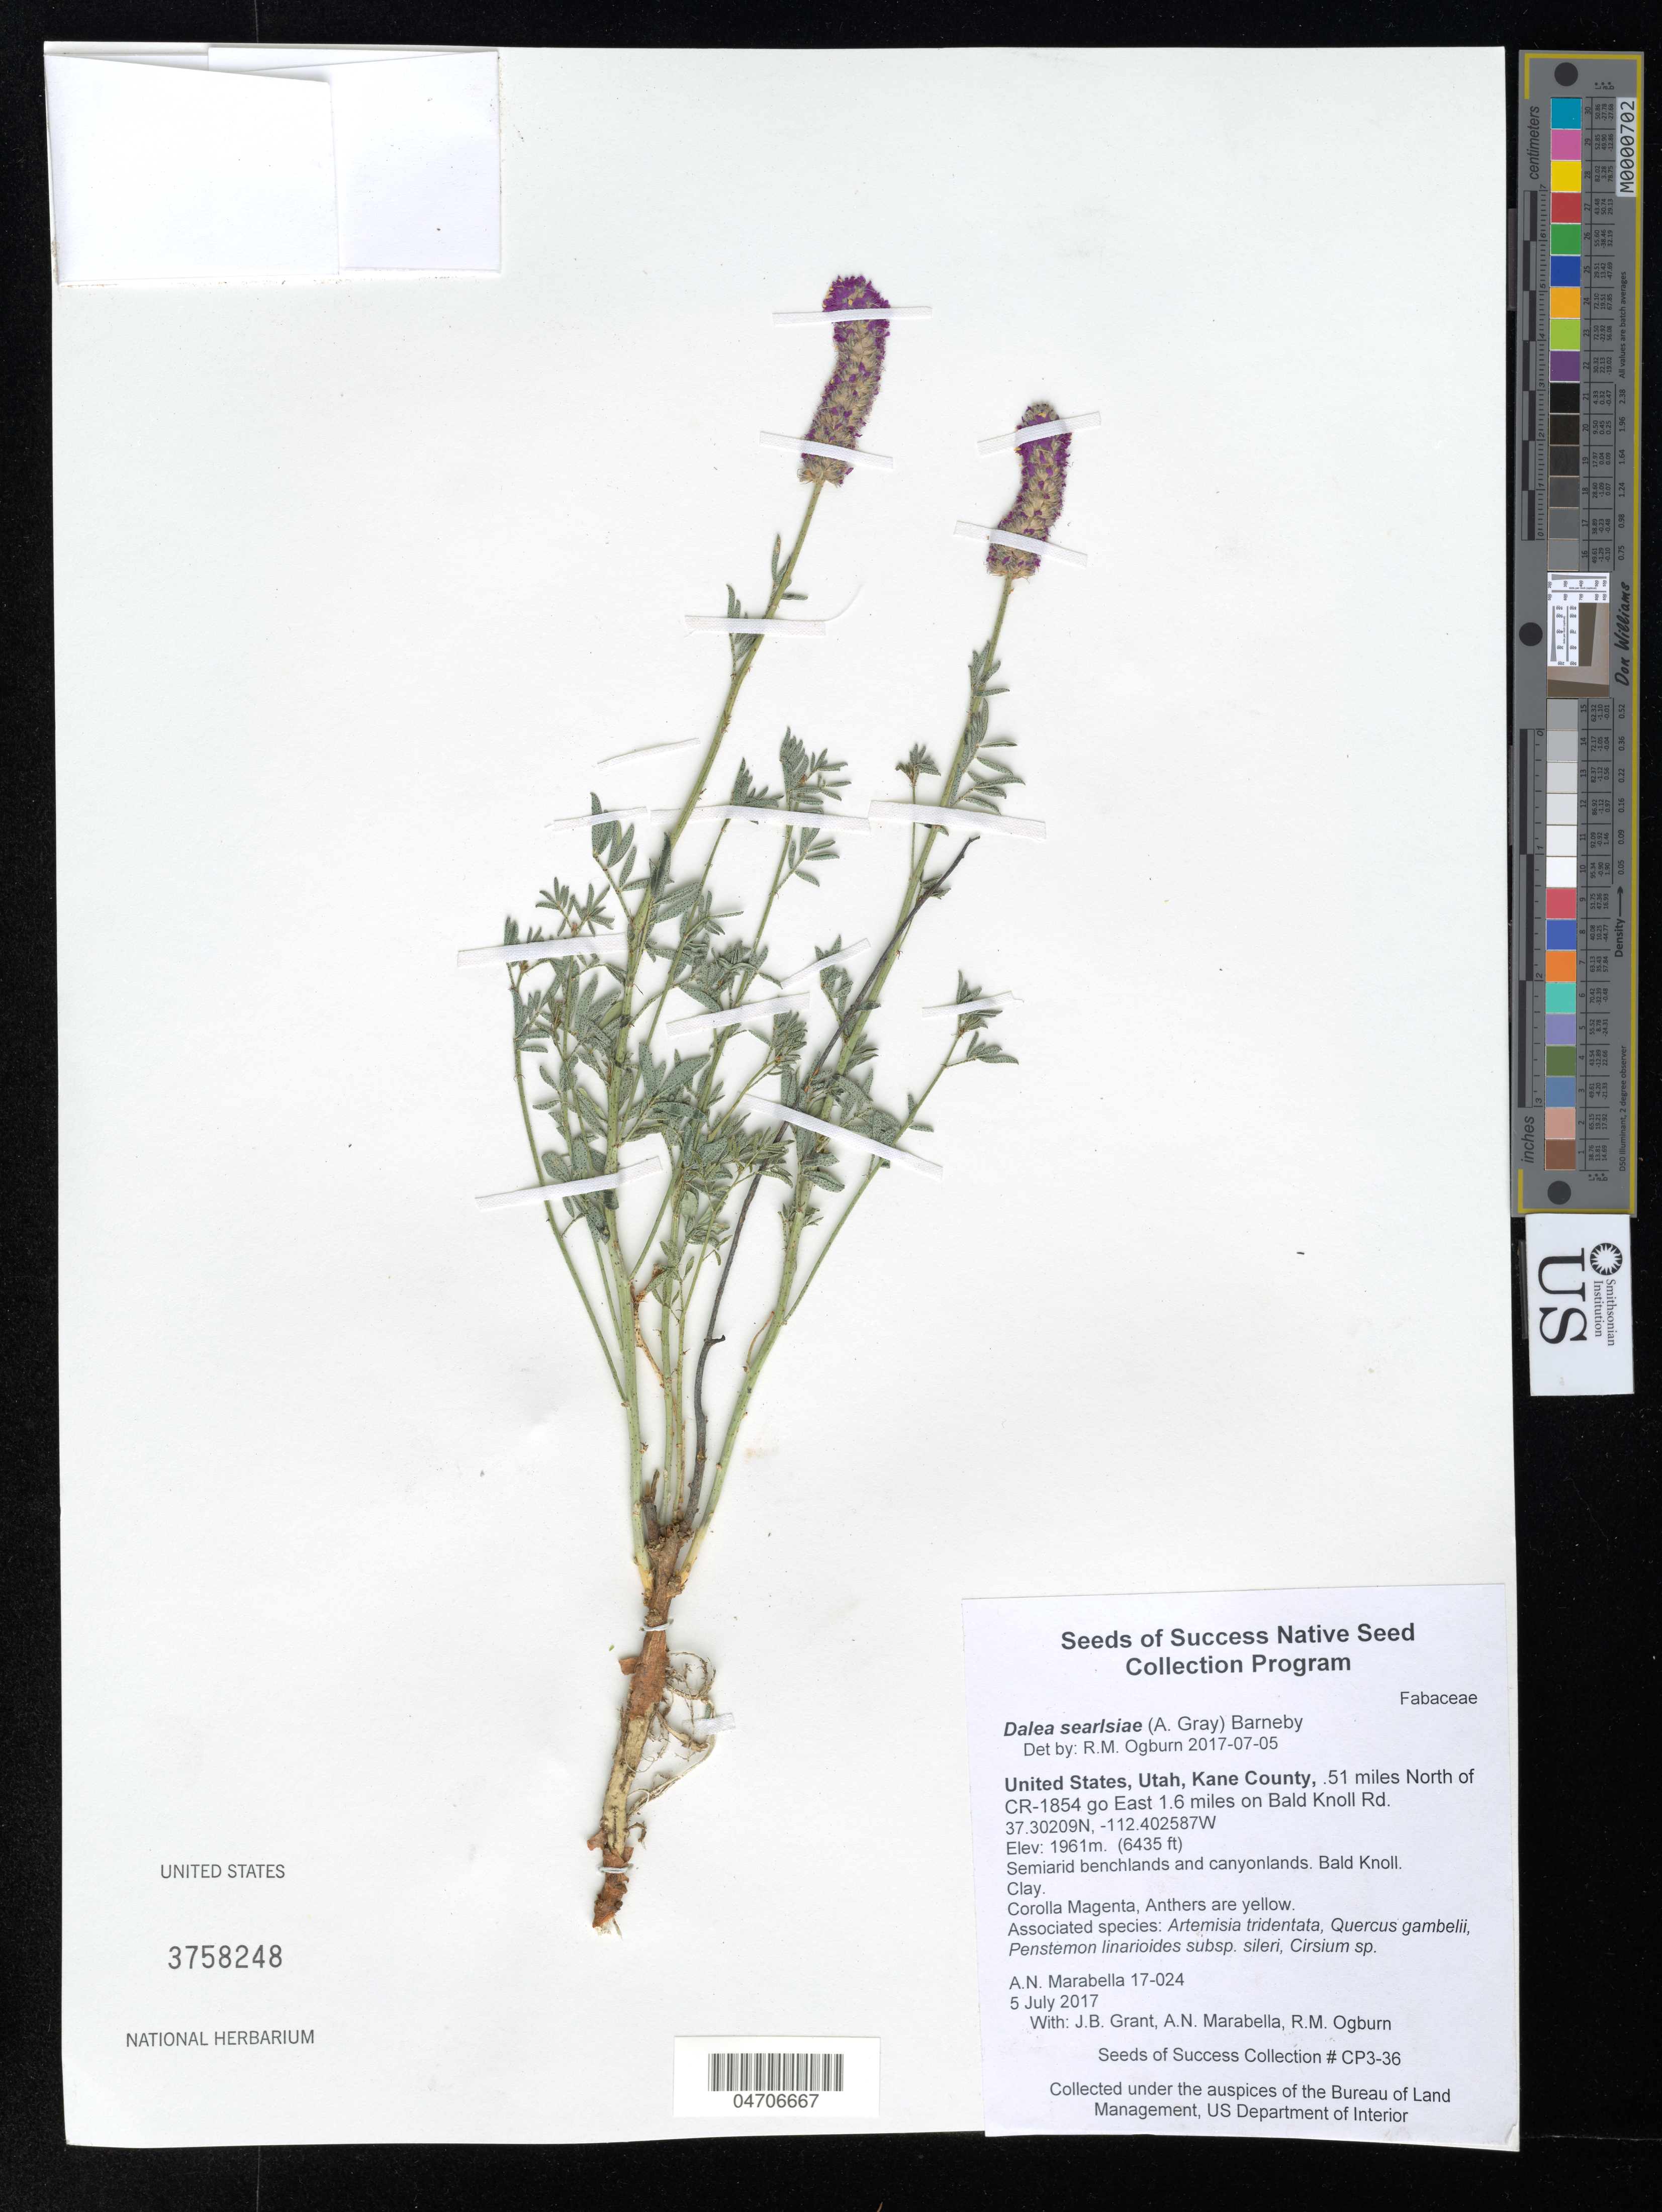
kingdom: Plantae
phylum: Tracheophyta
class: Magnoliopsida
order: Fabales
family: Fabaceae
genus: Dalea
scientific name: Dalea searlsiae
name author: (A. Gray) Barneby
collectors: A. Marabella, J. Grant, A. Marabella & R. Ogburn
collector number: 17-024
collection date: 2017-07-05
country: United States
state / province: Utah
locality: Kane County, .51 miles North of CR-1854 go East 1.6 miles on Bald Knoll Rd. Bald Knoll.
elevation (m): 1961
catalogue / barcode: US 3758248